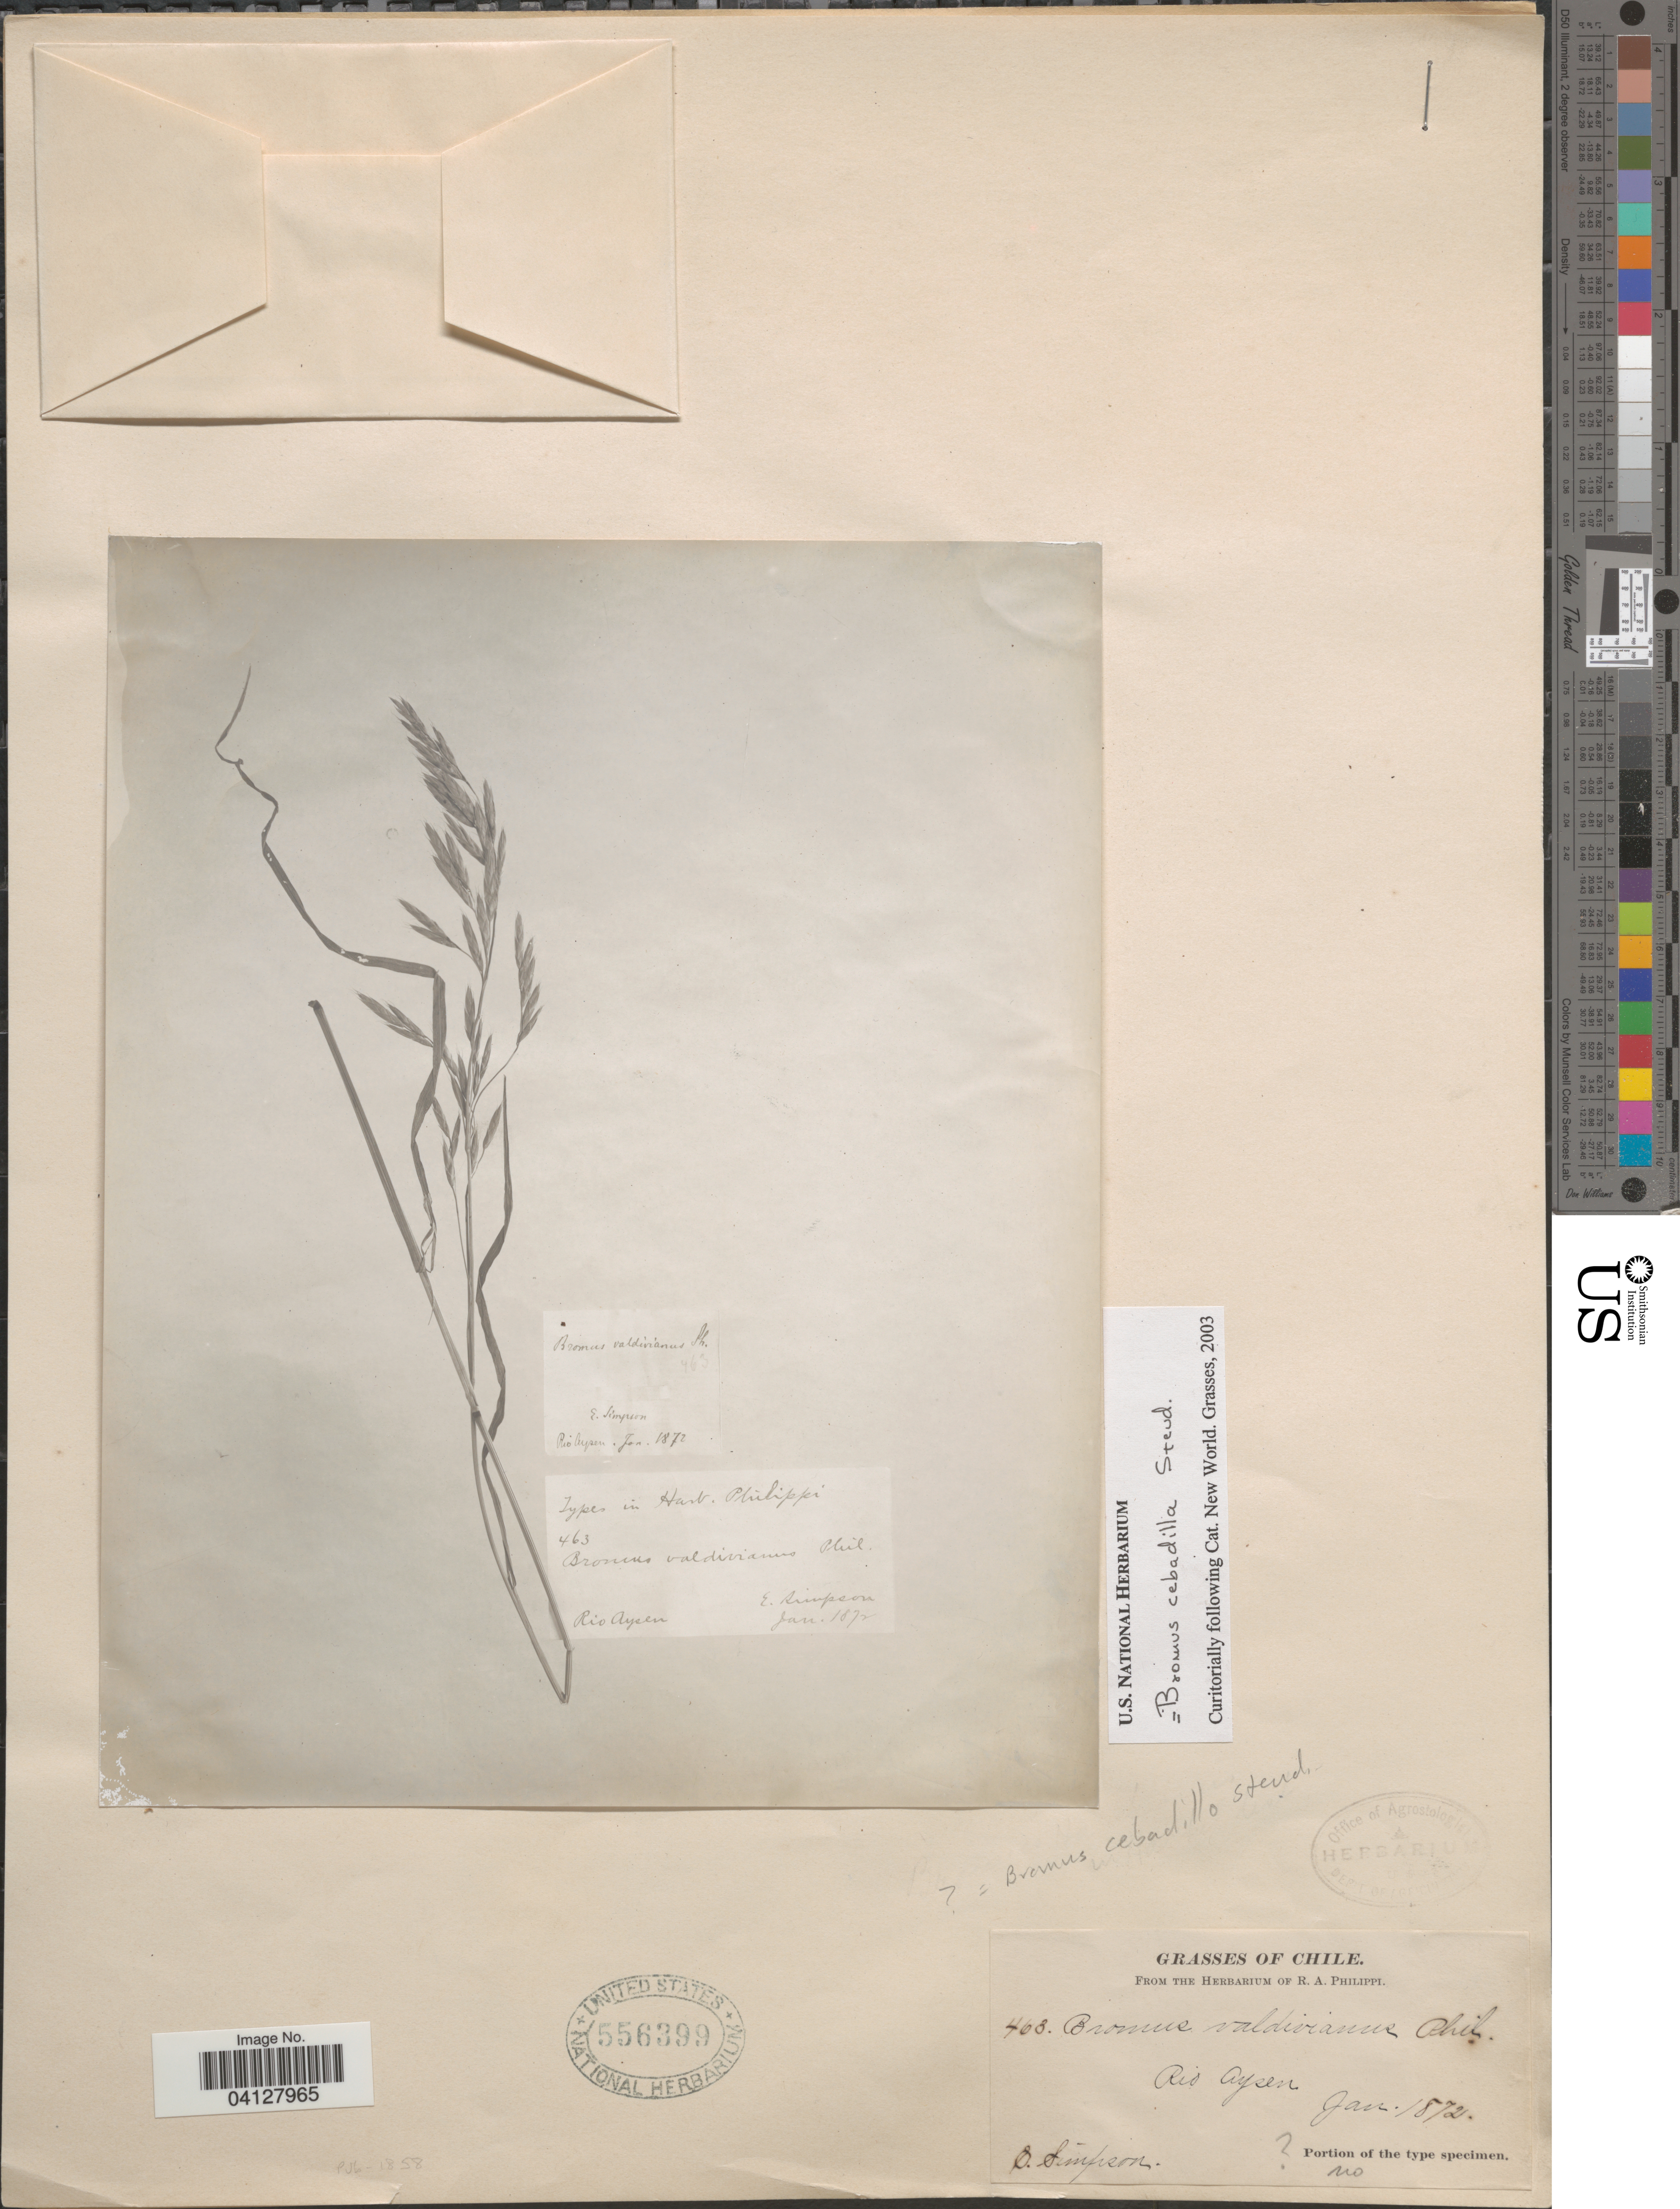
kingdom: Plantae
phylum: Tracheophyta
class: Liliopsida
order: Poales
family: Poaceae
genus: Bromus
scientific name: Bromus cebadilla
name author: Steud.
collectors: O. Simpson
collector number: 463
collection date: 1872-01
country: Chile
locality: Rio Aysen.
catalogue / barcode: US 556399